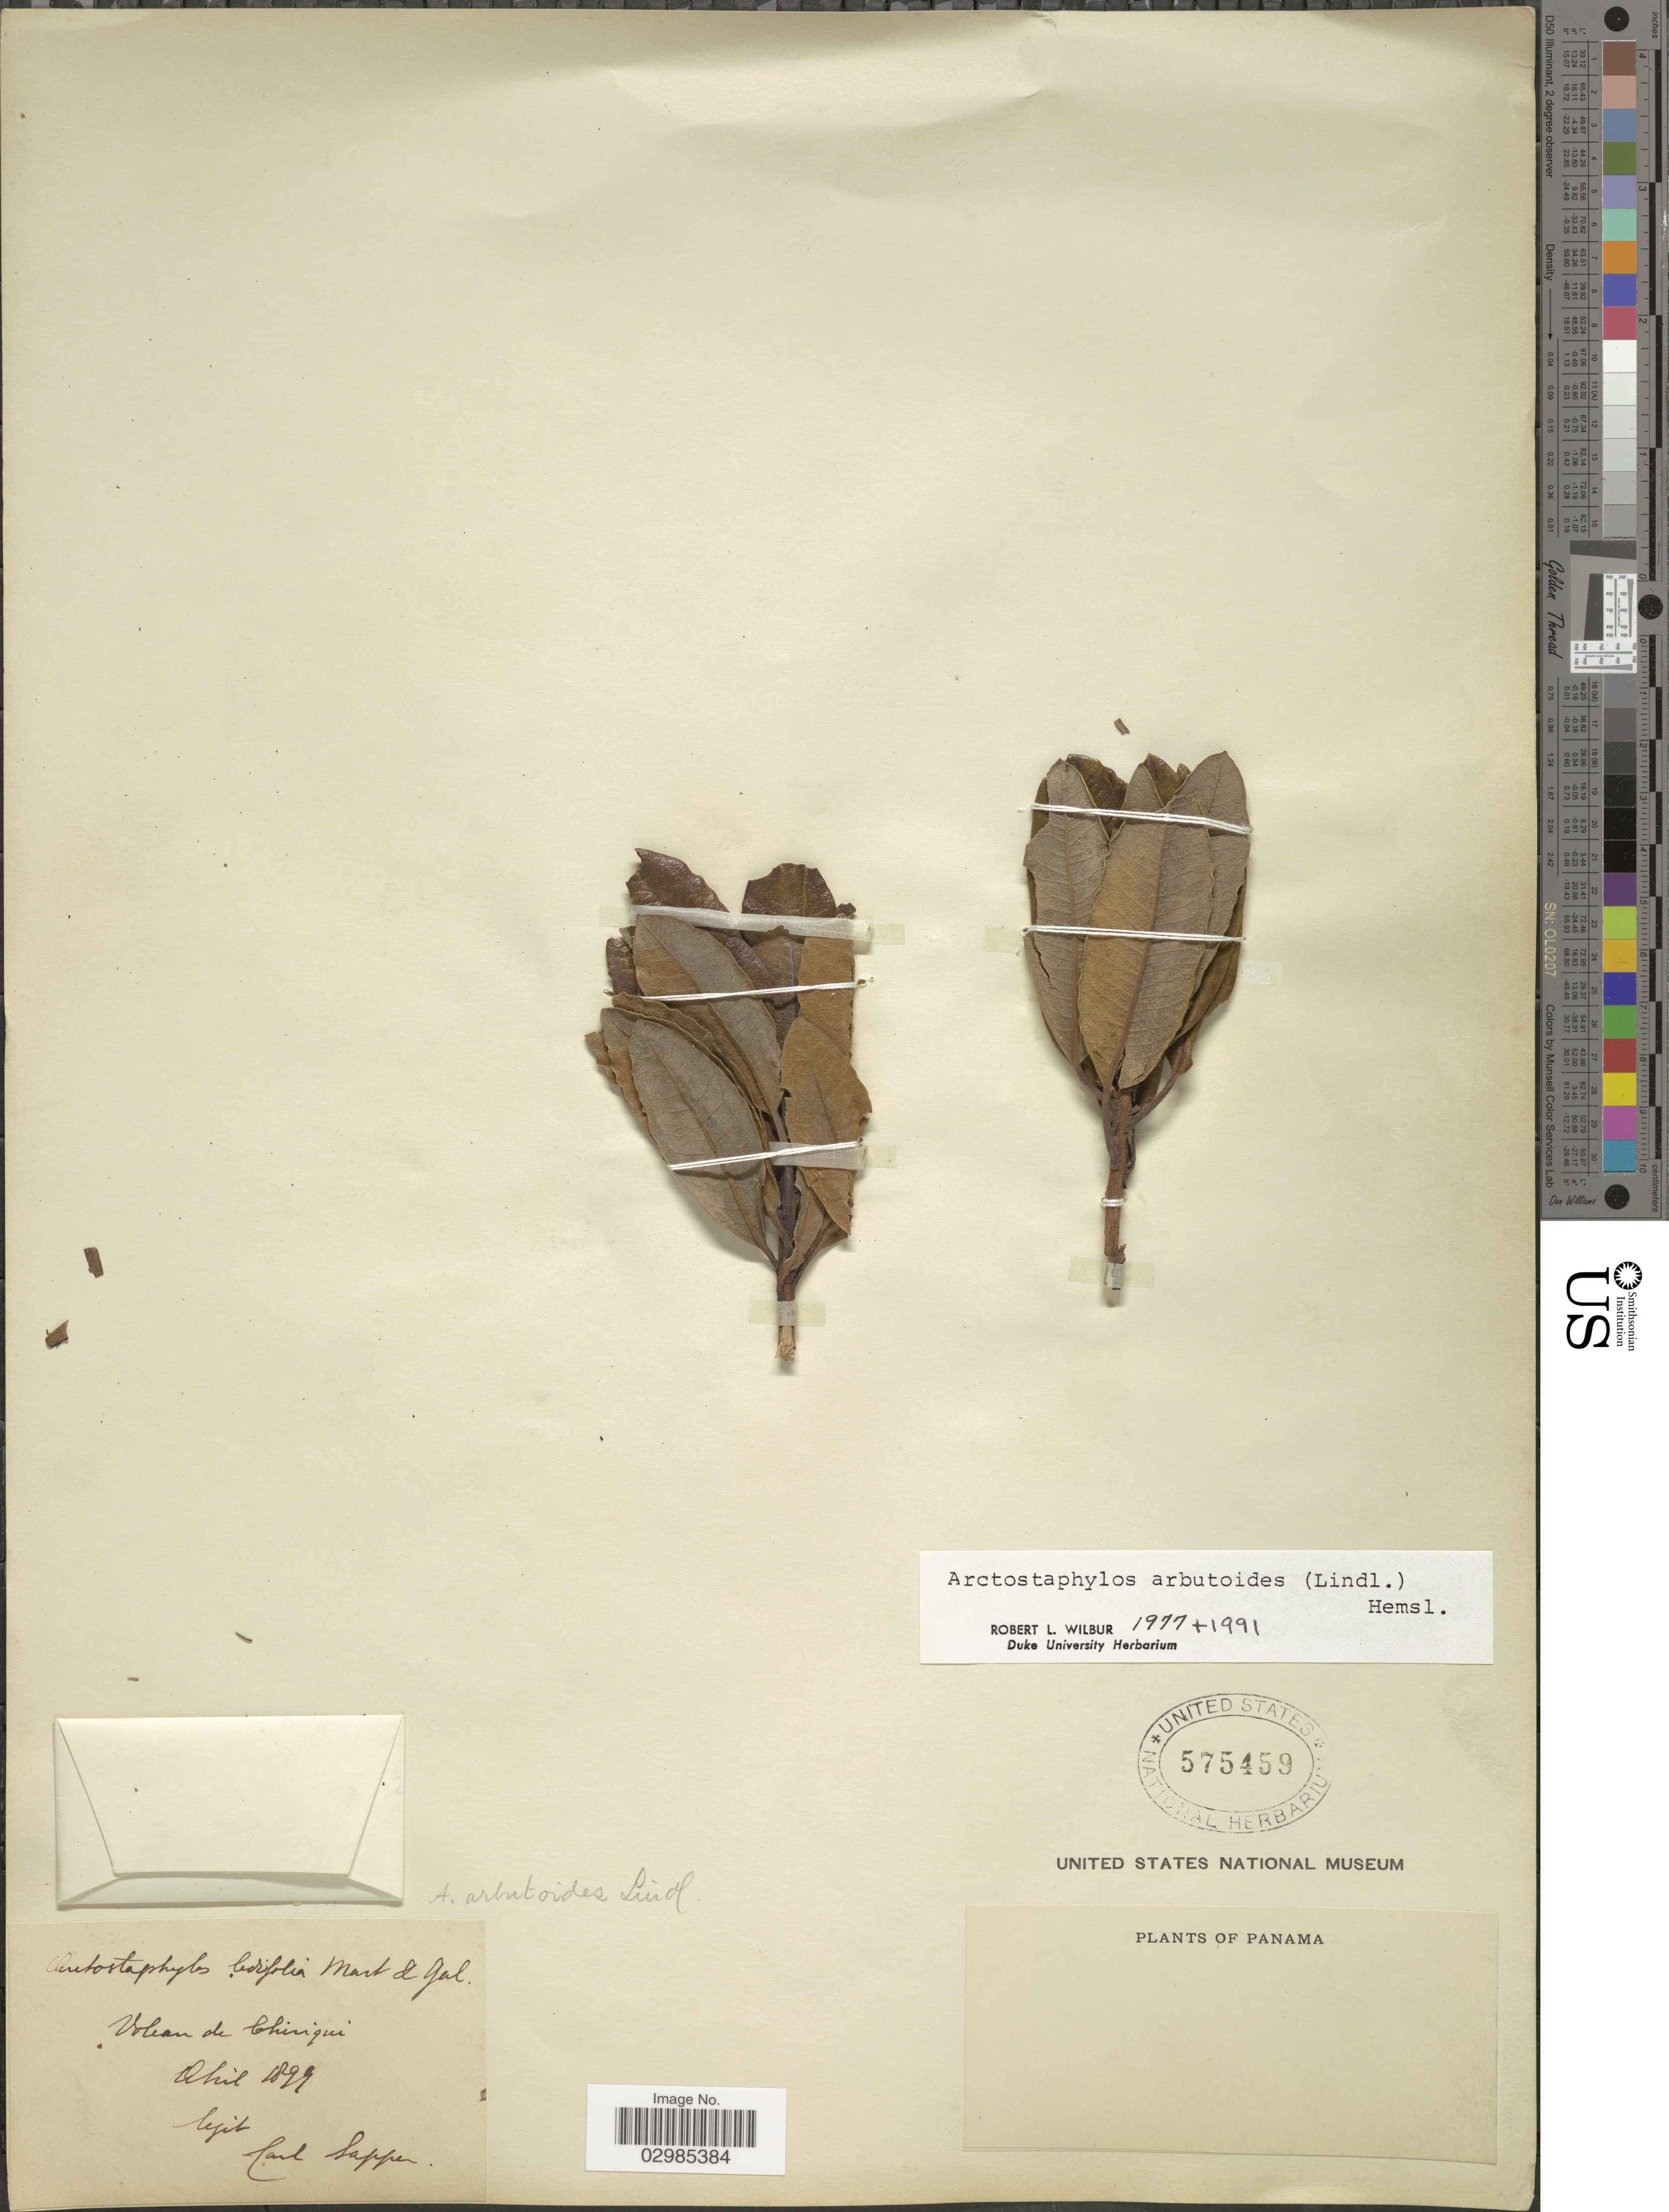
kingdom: Plantae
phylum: Tracheophyta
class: Magnoliopsida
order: Ericales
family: Ericaceae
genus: Arctostaphylos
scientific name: Arctostaphylos arbutoides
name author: (Lindl.) Hemsl.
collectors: C. Sapper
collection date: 1899-04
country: Panama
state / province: Chiriqui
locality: Volcan de Chiriqui.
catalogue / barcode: US 575459